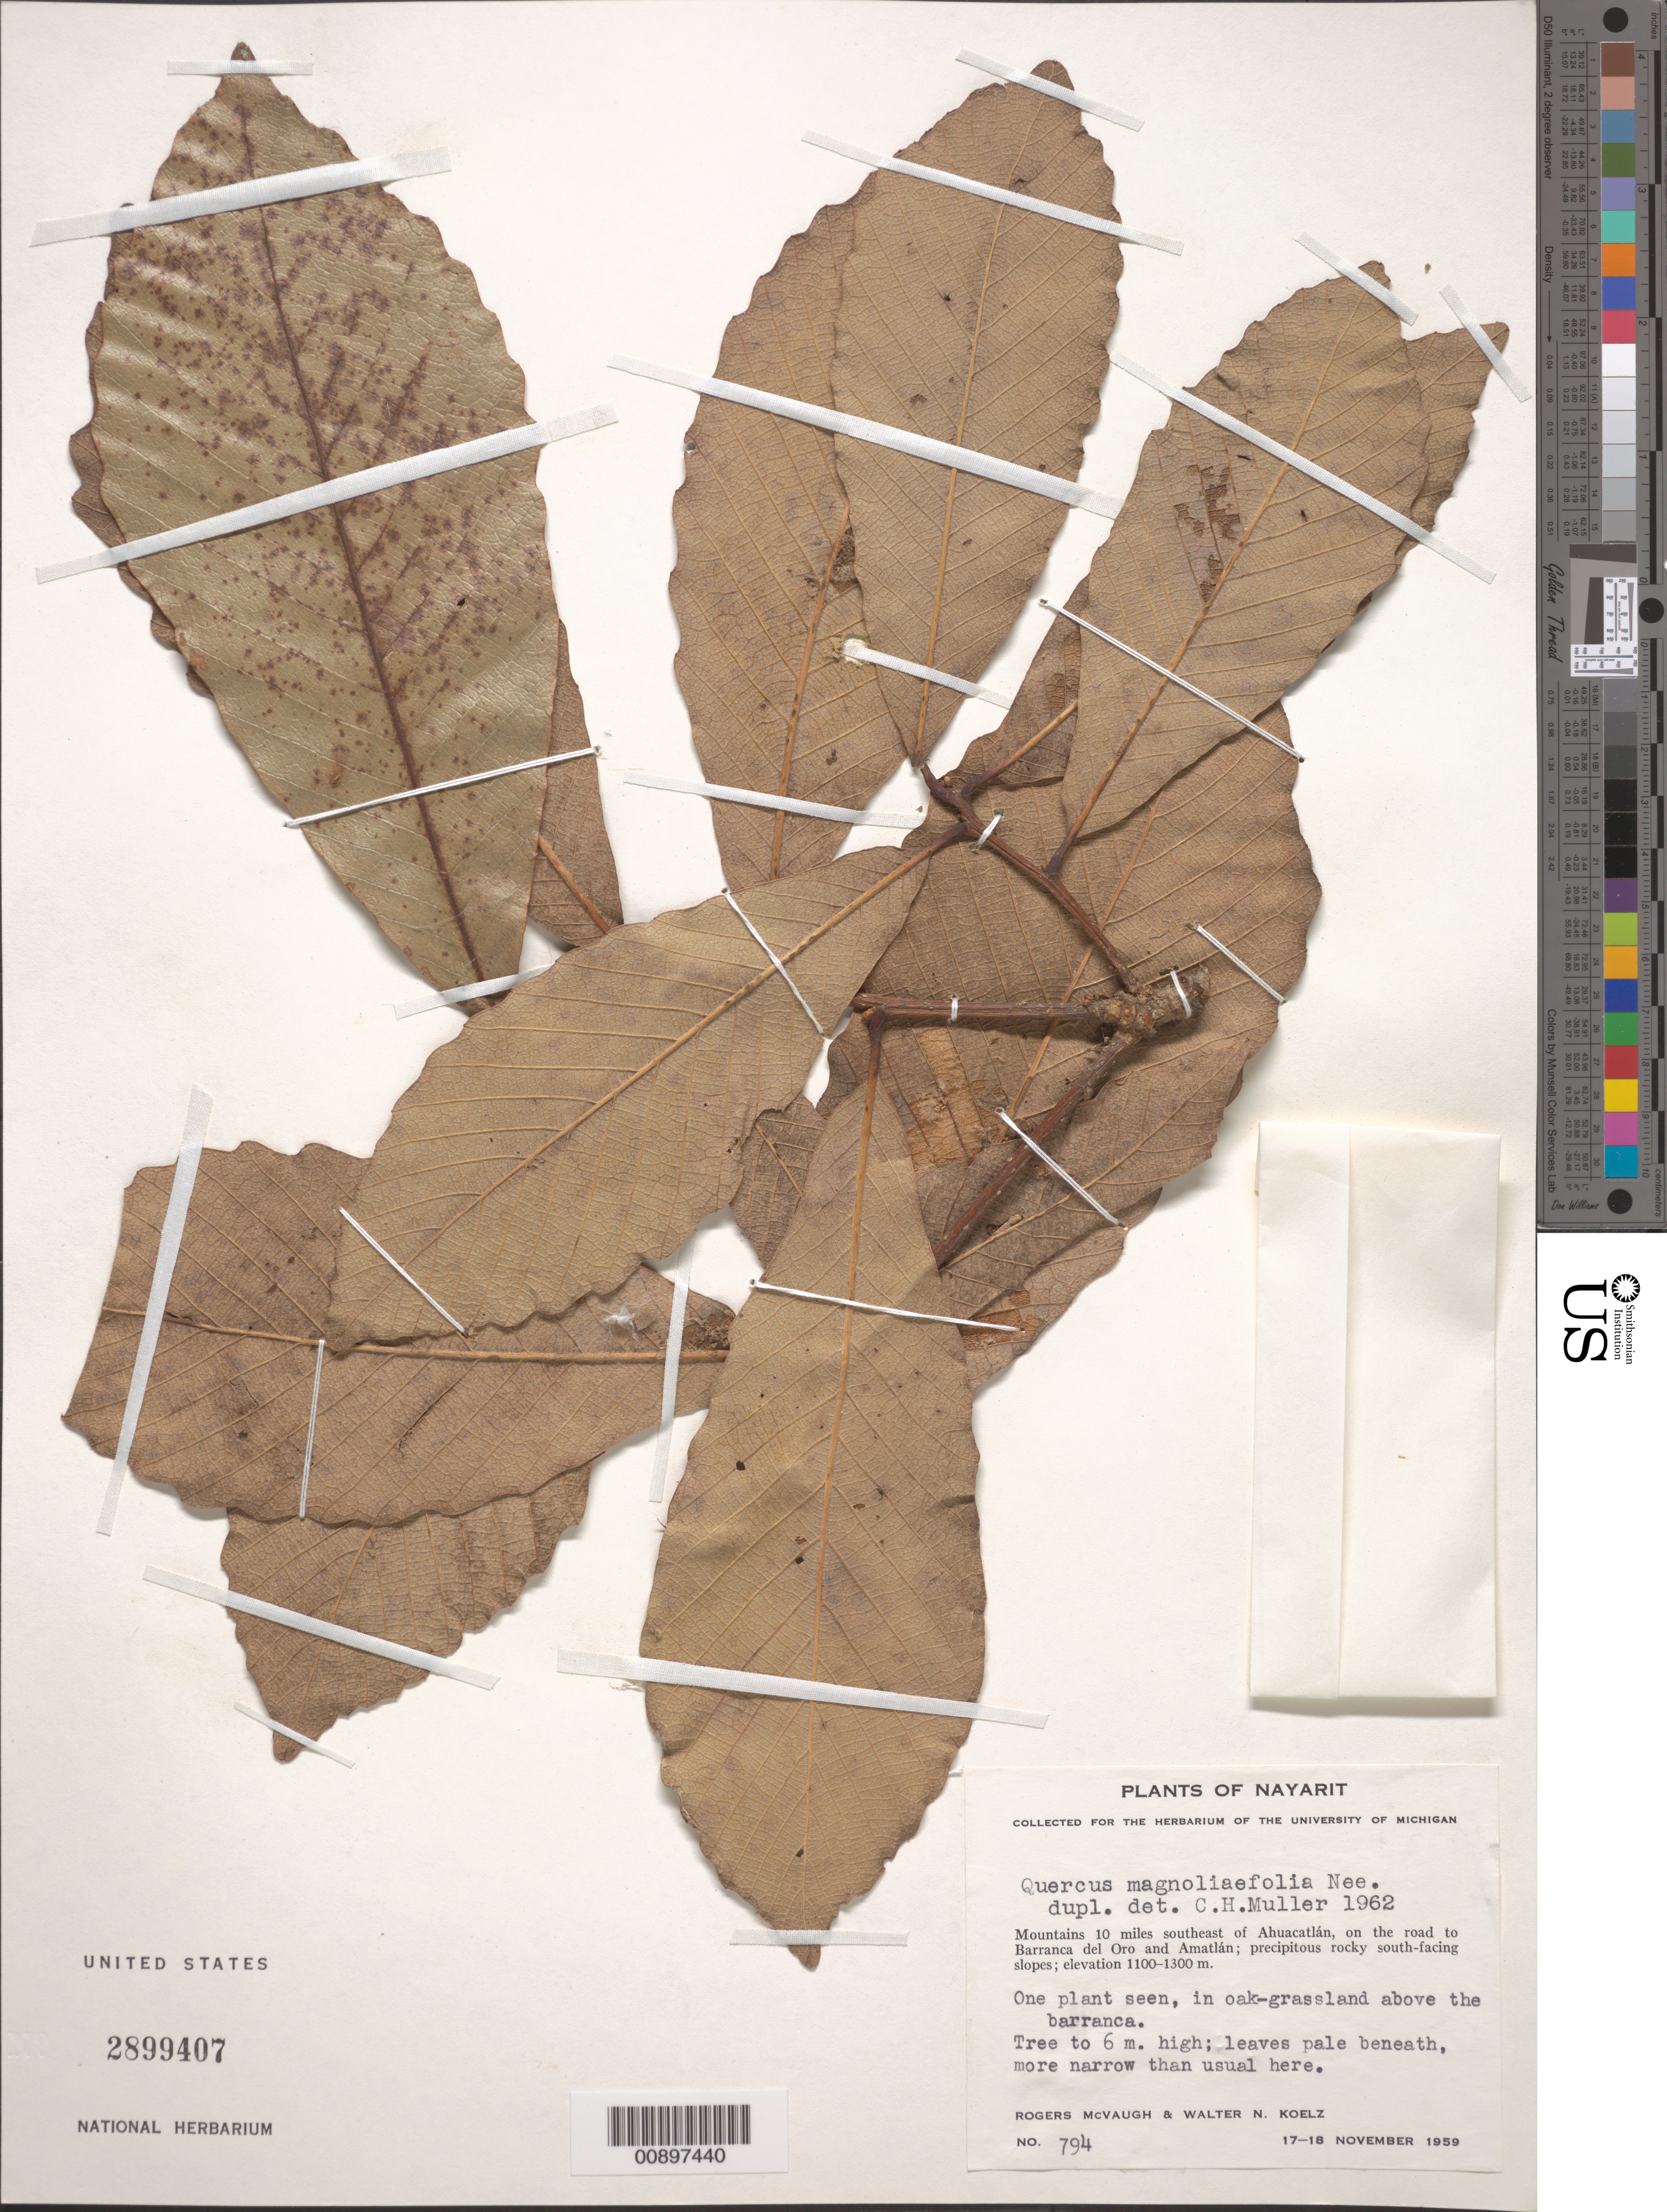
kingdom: Plantae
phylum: Tracheophyta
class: Magnoliopsida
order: Fagales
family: Fagaceae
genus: Quercus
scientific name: Quercus magnoliifolia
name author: Née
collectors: R. McVaugh & W. N. Koelz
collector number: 794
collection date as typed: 17 Nov 1959 to 18 Nov 1959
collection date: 1959-11-17/1959-11-18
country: Mexico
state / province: Nayarit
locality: Mountains 10 miles southeast of Ahuacatlán, on the road to Barranca del Oro and Amatlán. Precipitous rocky south-facing slopes.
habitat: In oak-grassland above the barranca.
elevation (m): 1300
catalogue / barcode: US 2899407